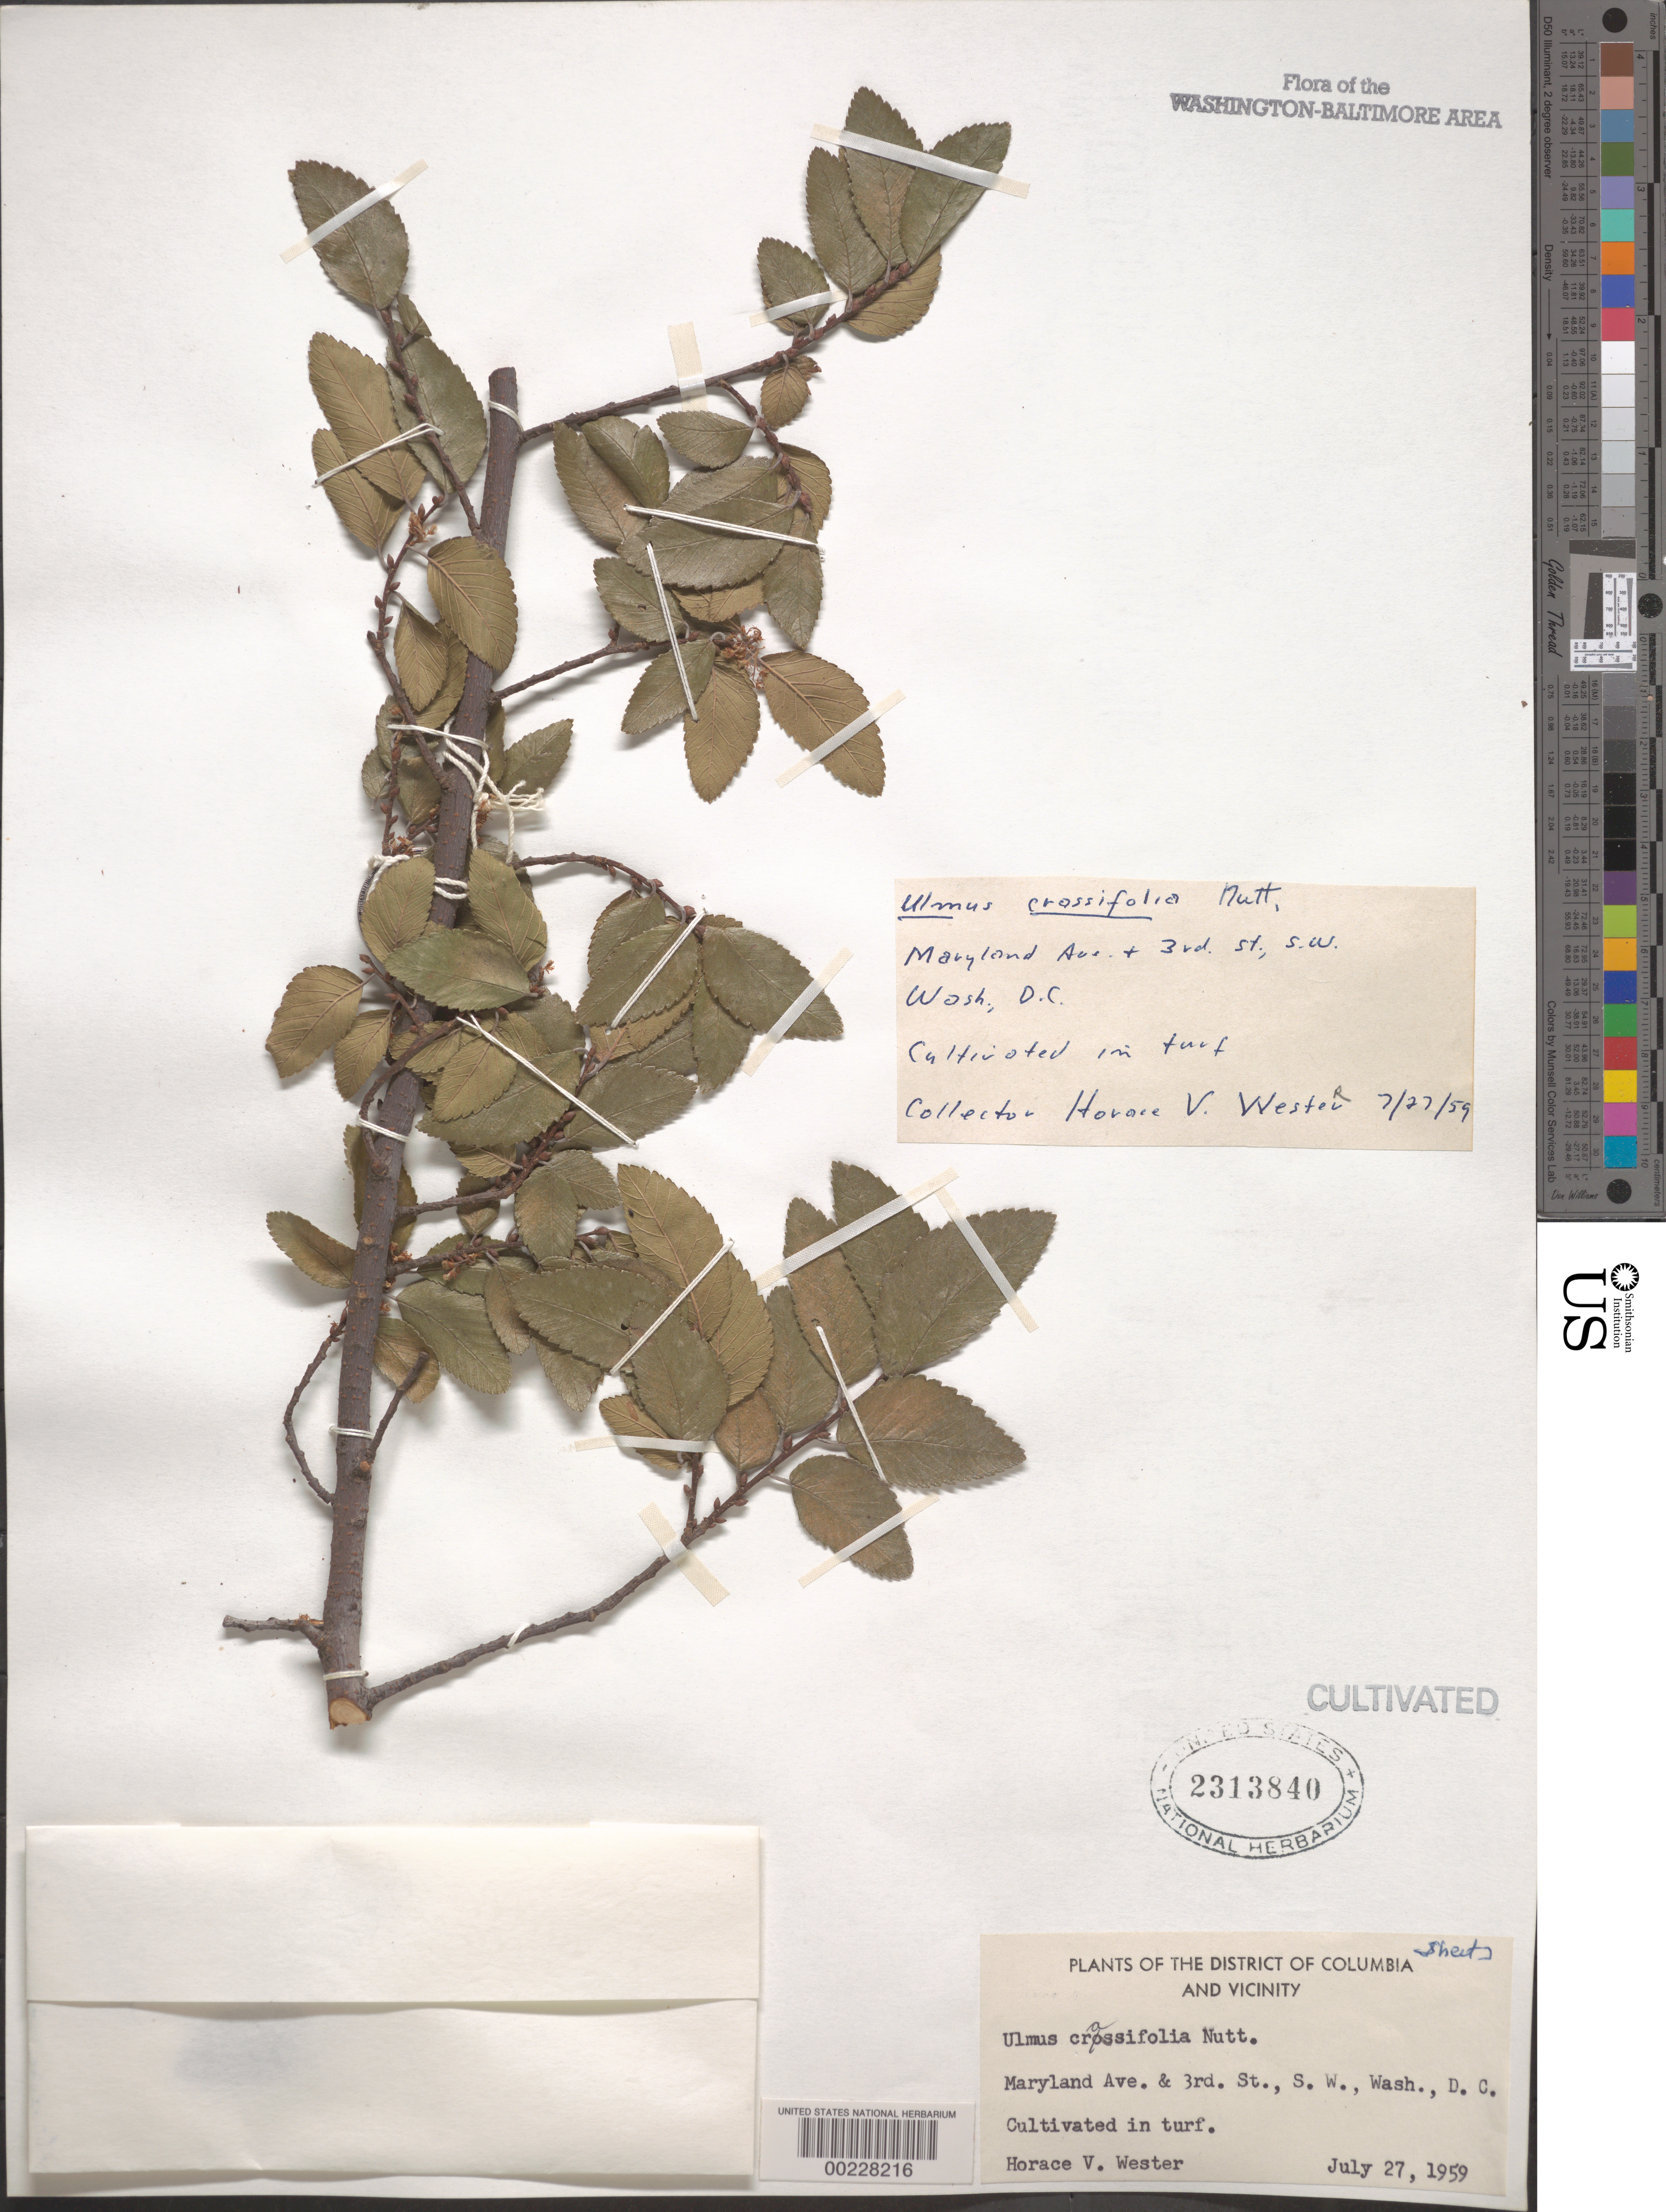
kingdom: Plantae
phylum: Tracheophyta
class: Magnoliopsida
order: Rosales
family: Ulmaceae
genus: Ulmus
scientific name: Ulmus crassifolia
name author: Nutt.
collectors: H. Wester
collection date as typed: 27 Jul 1959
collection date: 1959-07-27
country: United States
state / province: District of Columbia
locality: Maryland Ave & 3rd St SW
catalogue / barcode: US 2313840